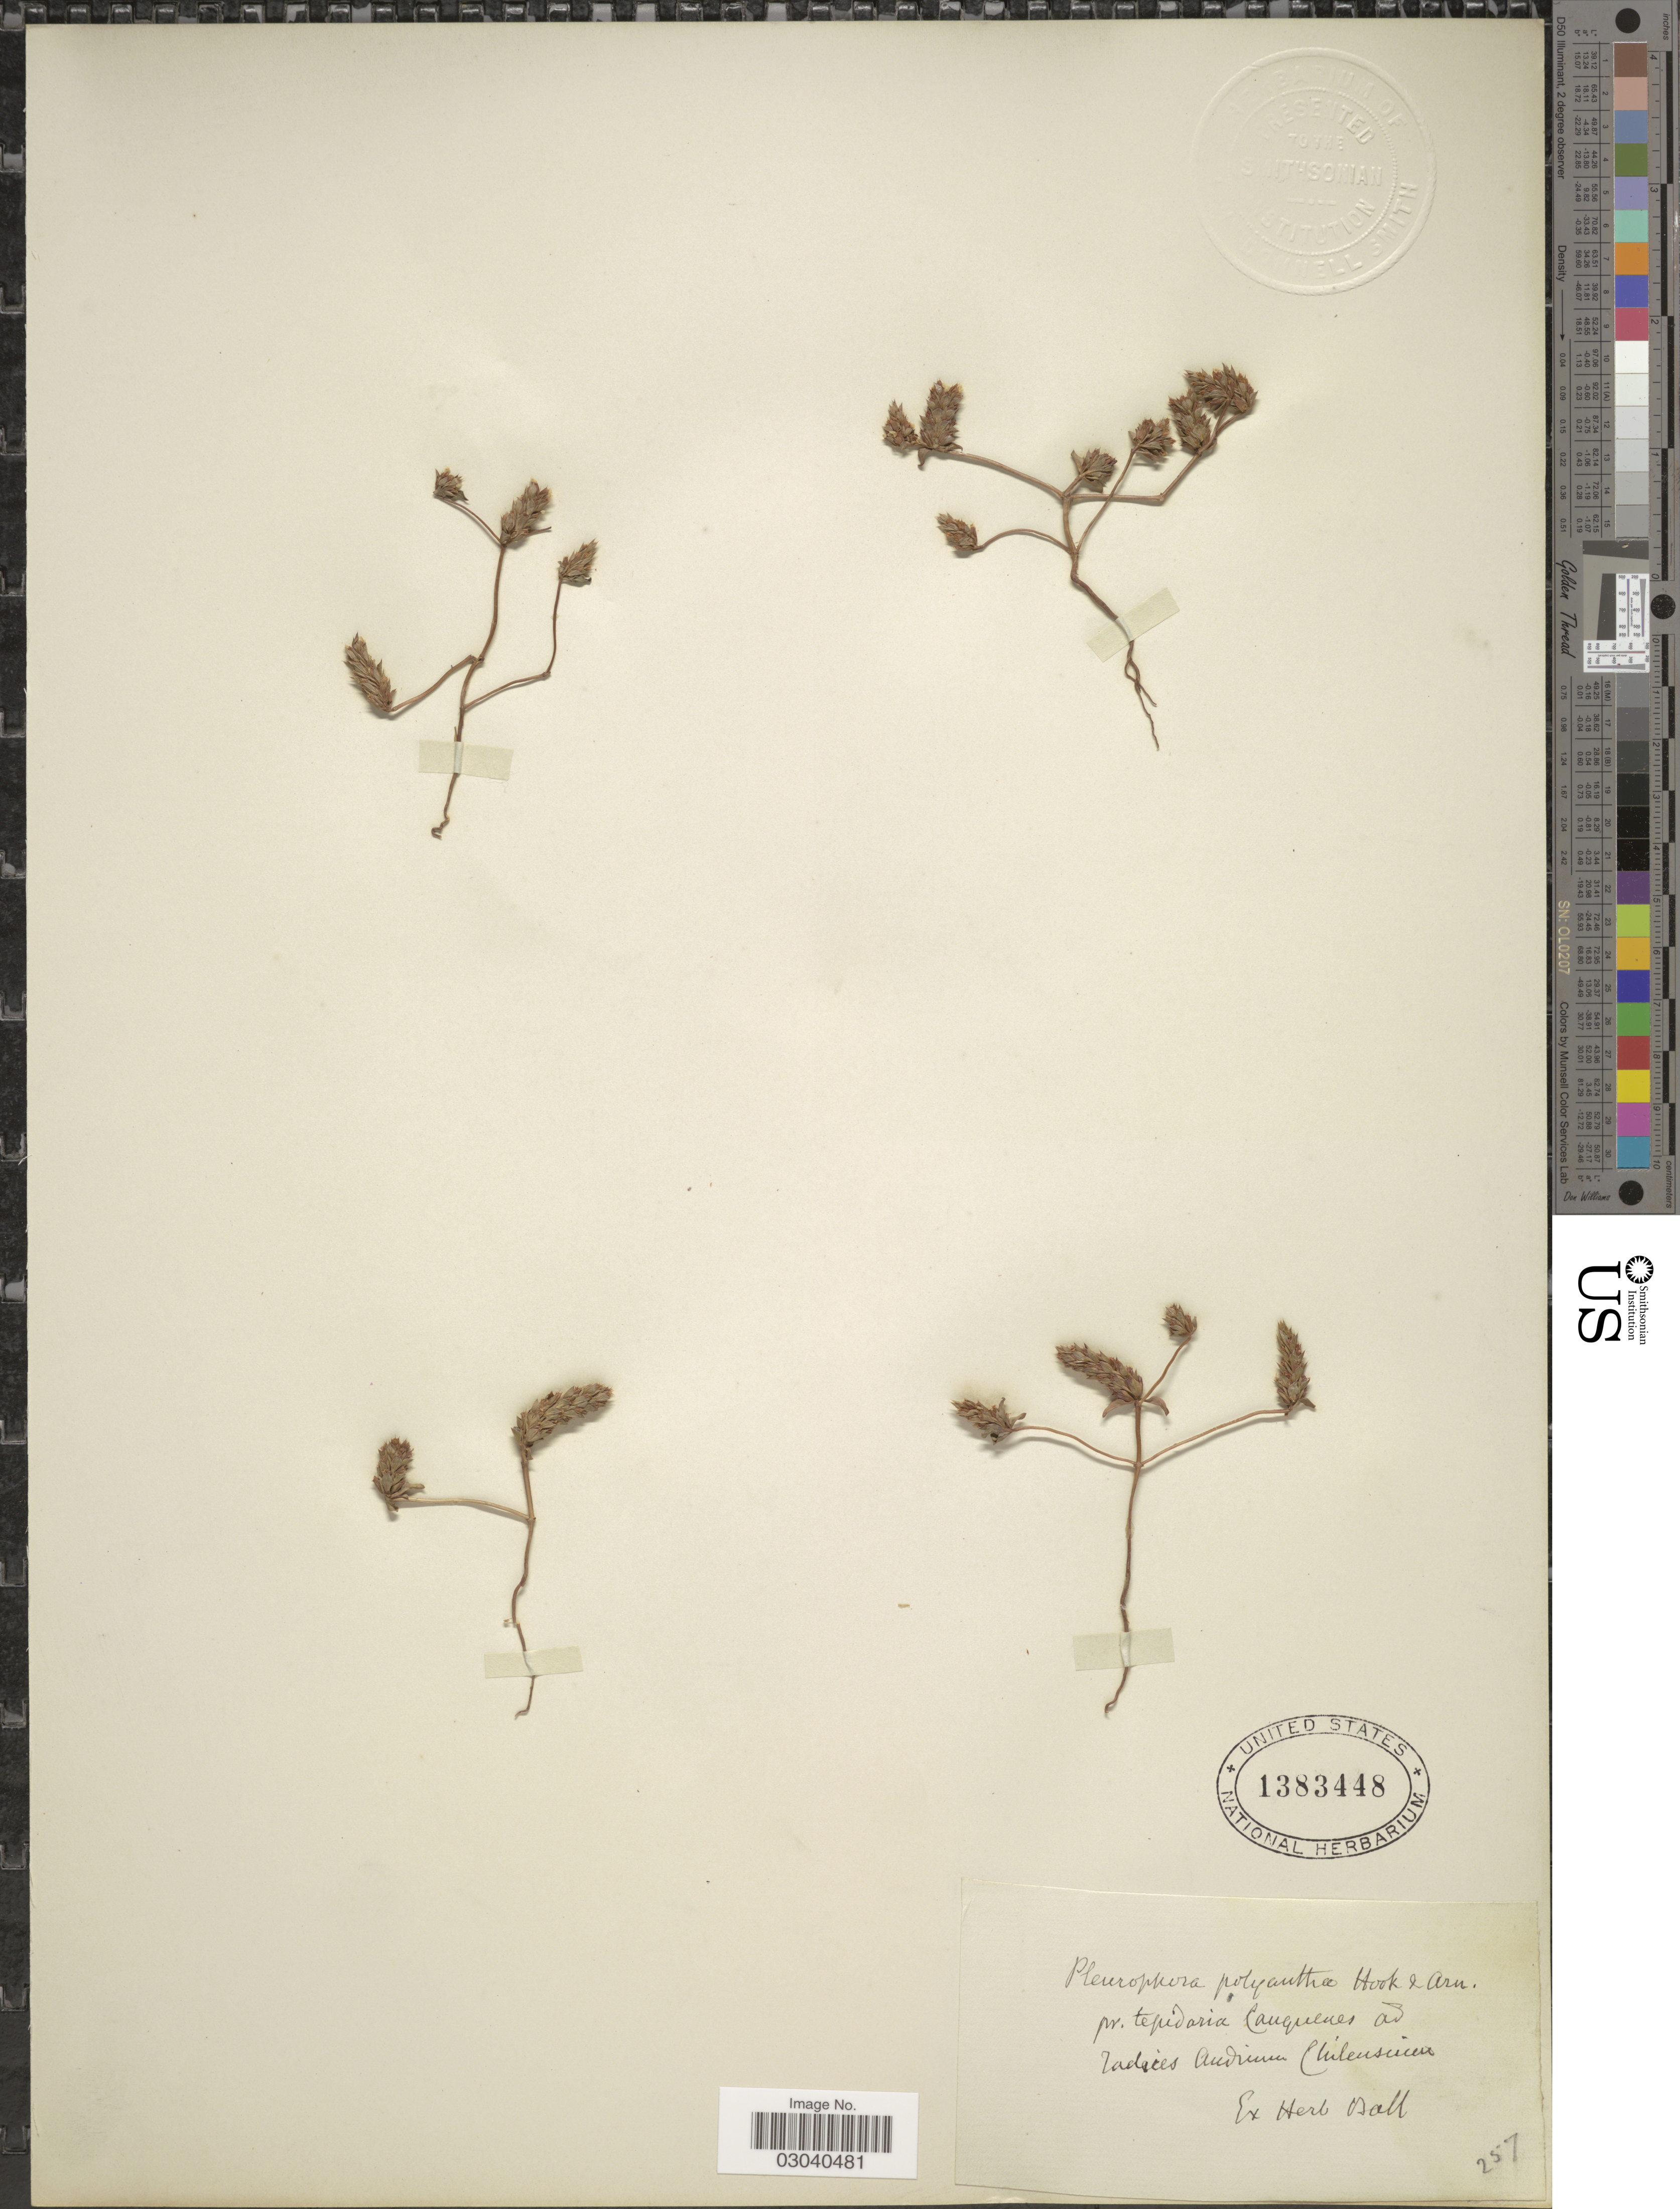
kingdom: Plantae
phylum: Tracheophyta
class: Magnoliopsida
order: Myrtales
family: Lythraceae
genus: Pleurophora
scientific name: Pleurophora polyandra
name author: Hook. & Arn.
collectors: ex herb. Ball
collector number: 257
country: Chile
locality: Pr. Tepidaria Cauquenes. Ad radices Andium Chilensium.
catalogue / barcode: US 1383448